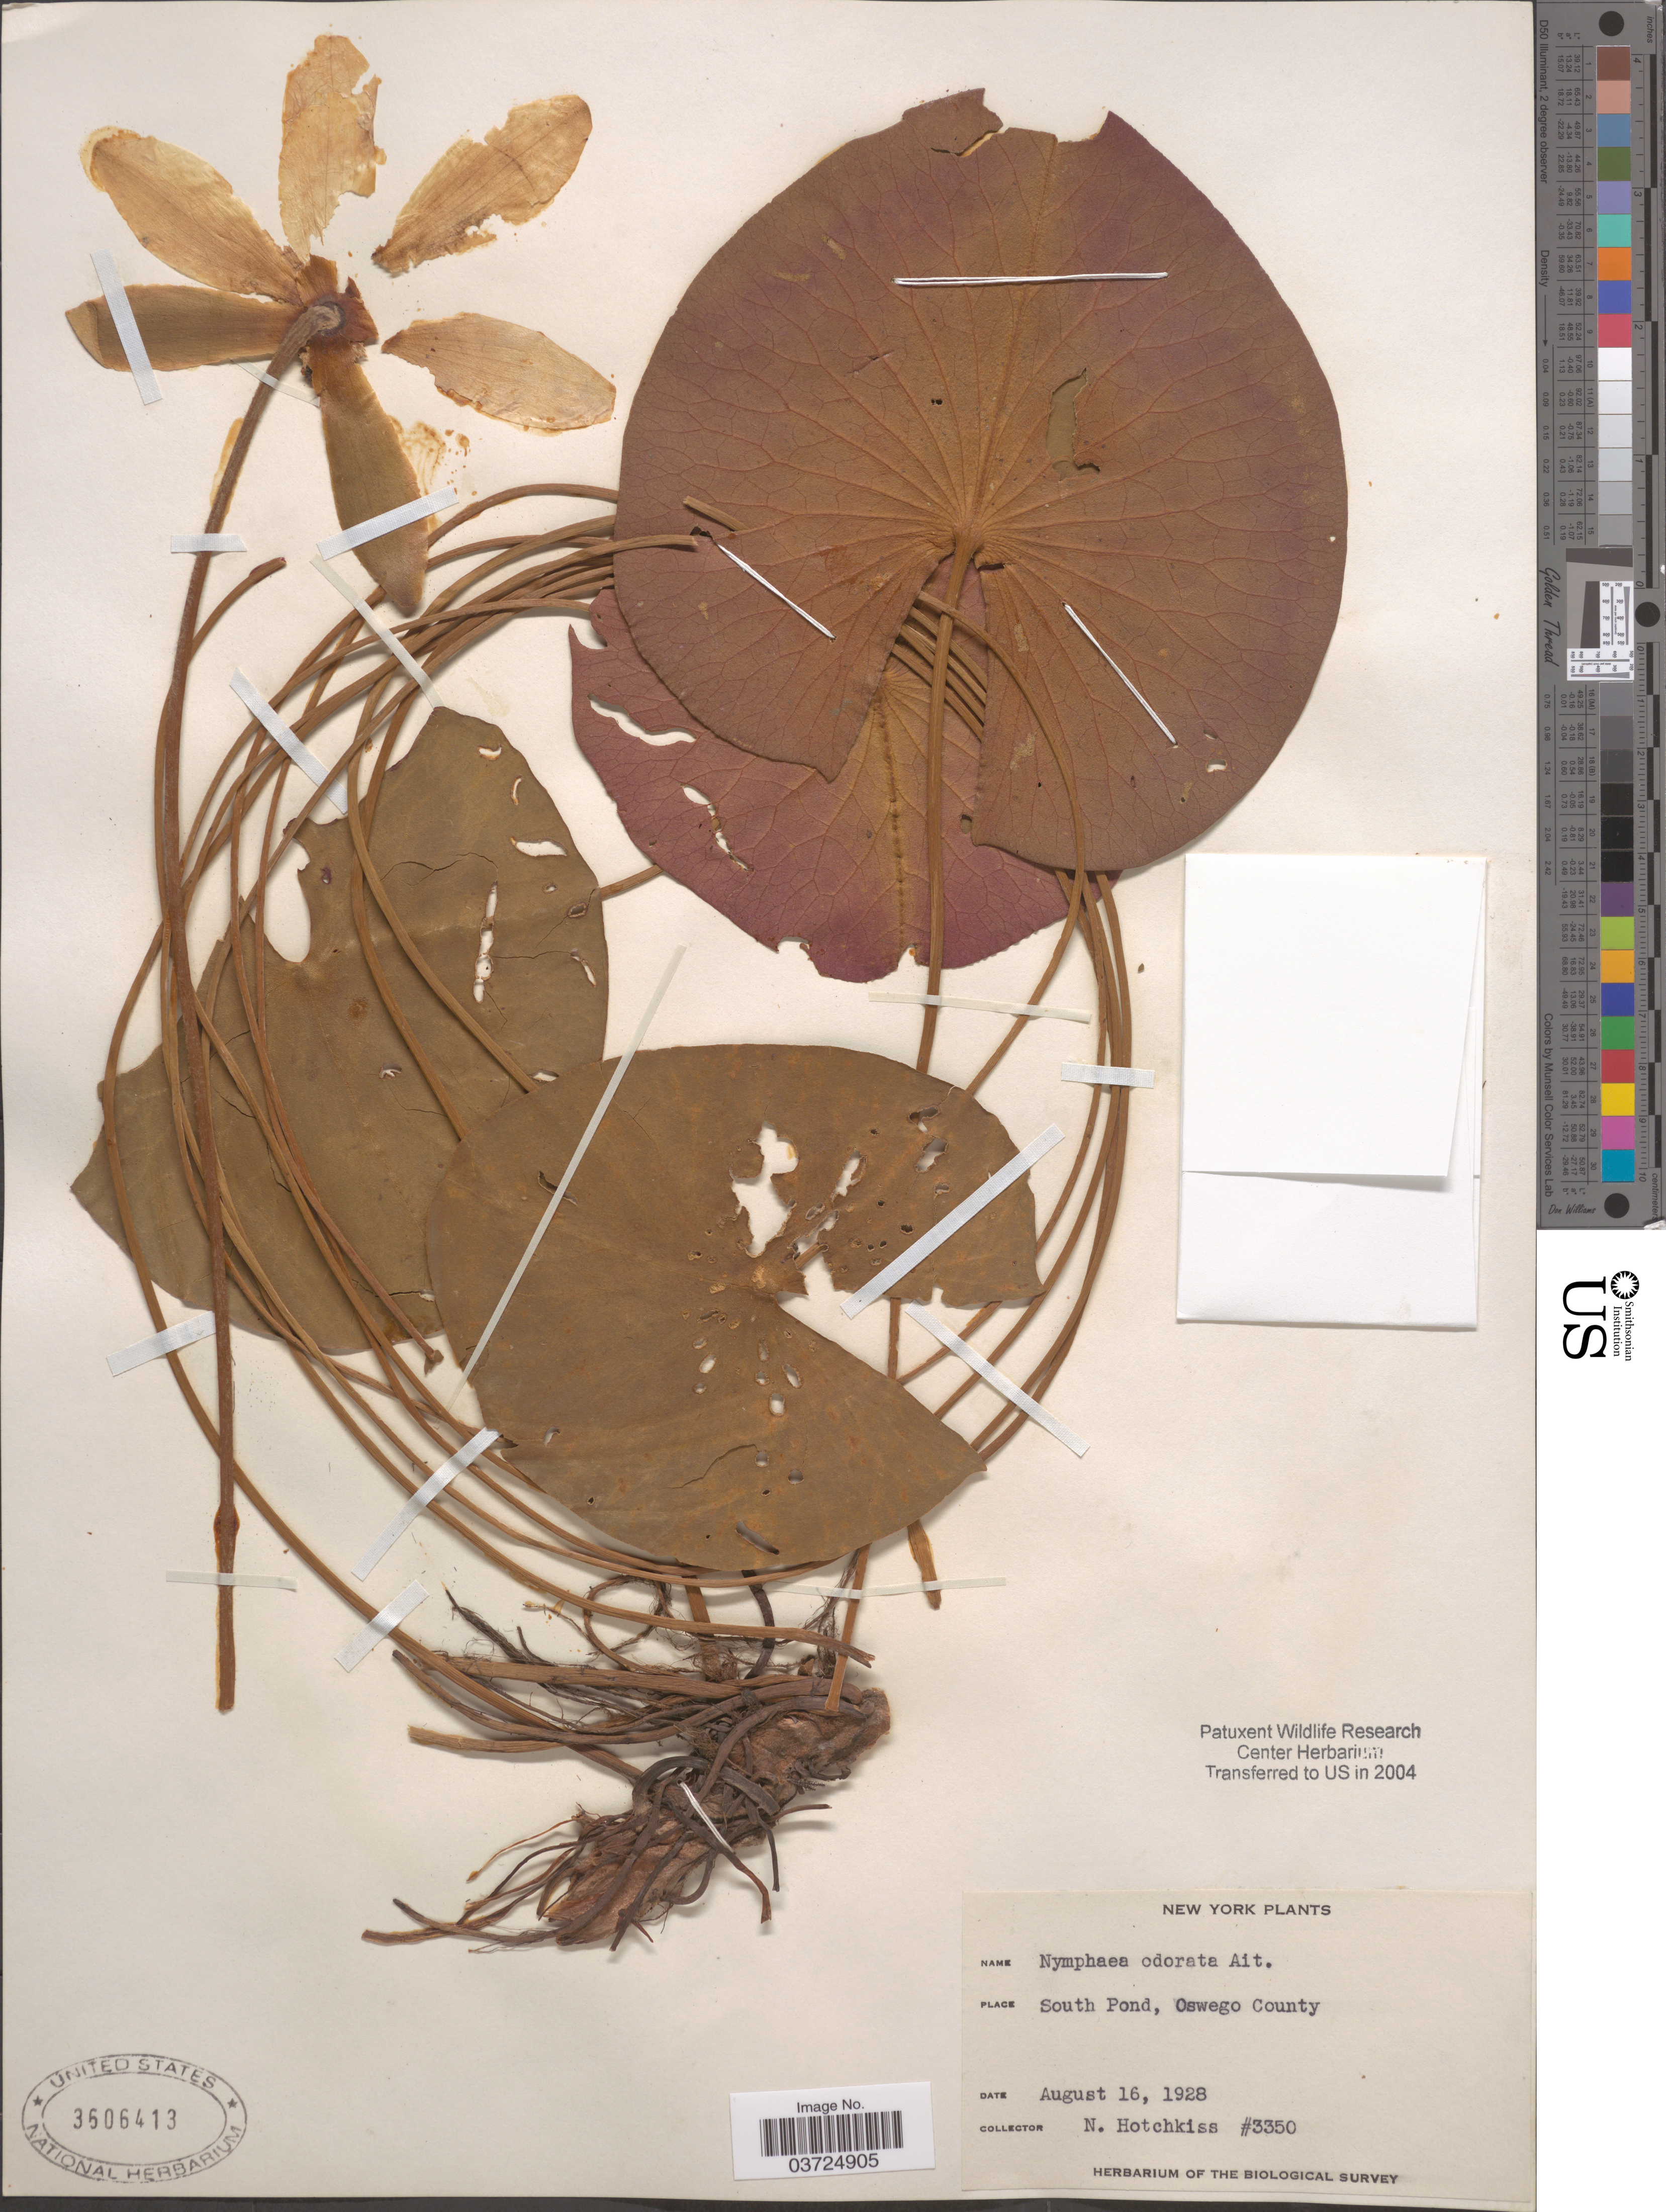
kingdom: Plantae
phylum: Tracheophyta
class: Magnoliopsida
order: Nymphaeales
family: Nymphaeaceae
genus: Nymphaea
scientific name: Nymphaea odorata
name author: Aiton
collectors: N. Hotchkiss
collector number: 3350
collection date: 1928-08-16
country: United States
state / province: New York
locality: South Pond, Oswego County.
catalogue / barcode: US 3606413